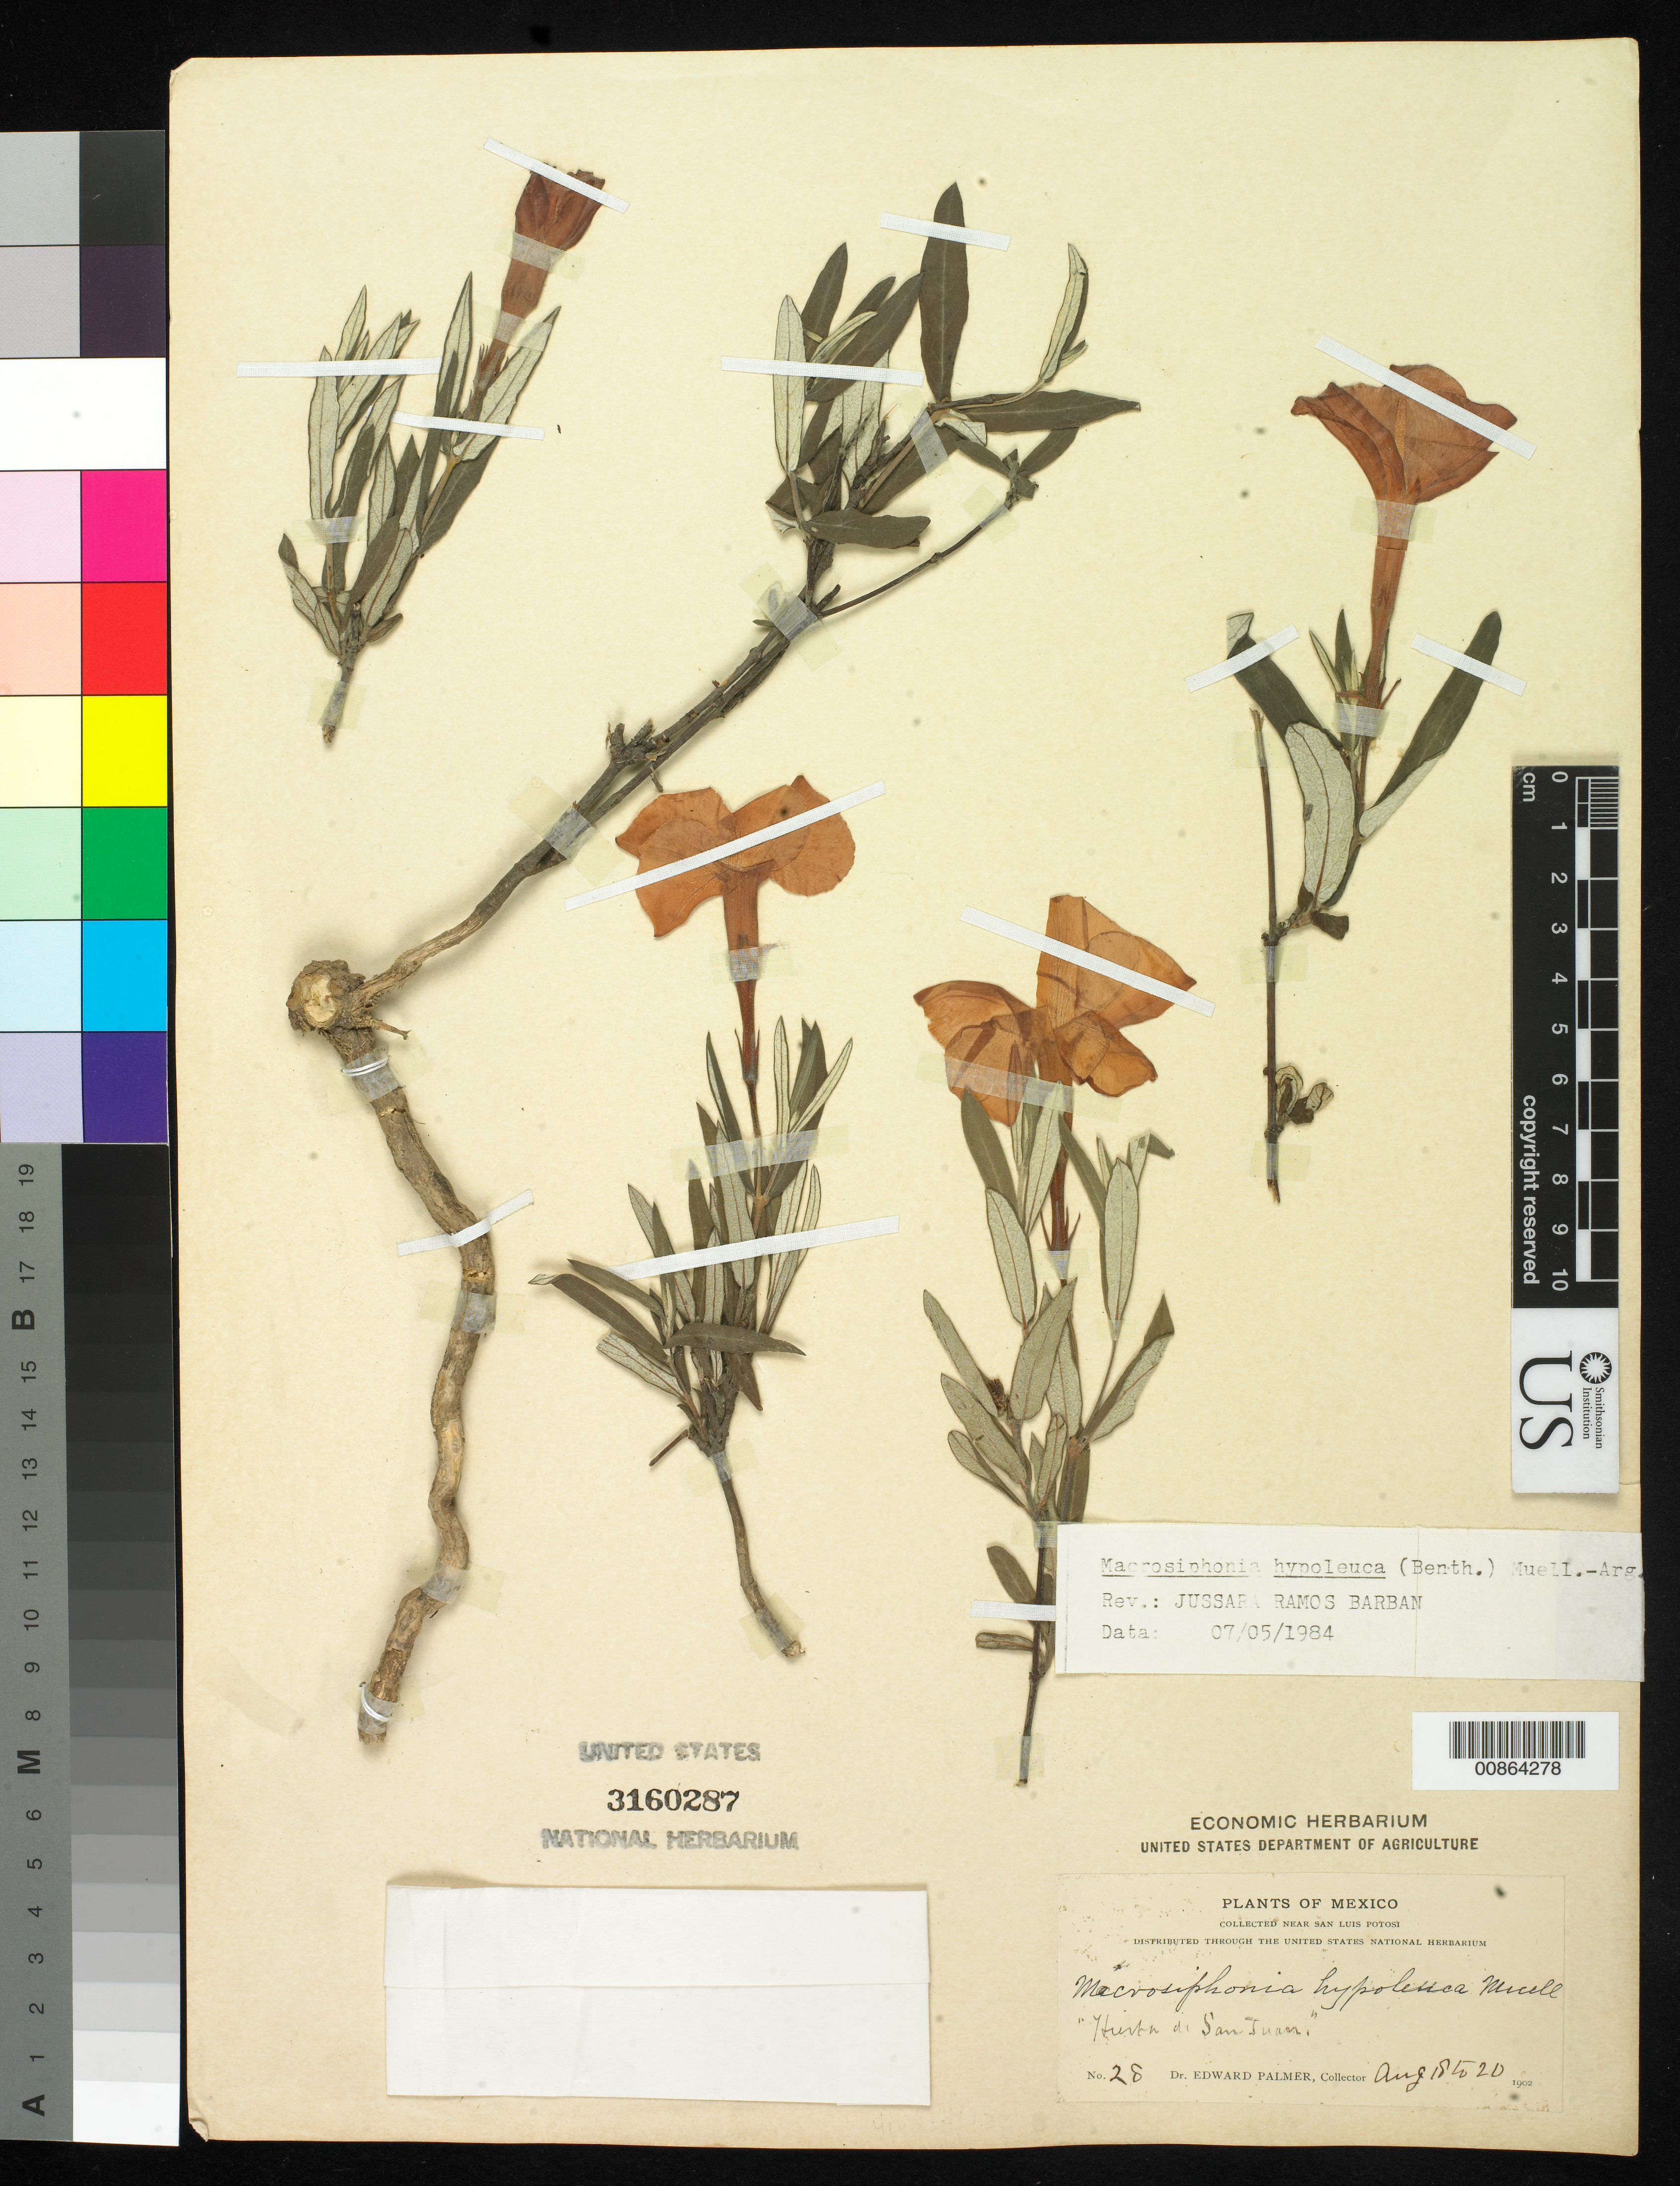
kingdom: Plantae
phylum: Tracheophyta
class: Magnoliopsida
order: Gentianales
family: Apocynaceae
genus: Macrosiphonia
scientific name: Macrosiphonia hypoleuca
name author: (Benth.) Müll. Arg.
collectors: E. Palmer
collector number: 28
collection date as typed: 18 Aug 1902 to 20 Aug 1902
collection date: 1902-08-18/1902-08-20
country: Mexico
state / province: San Luis Potosí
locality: Near San Luis Potosí.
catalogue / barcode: US 3160287